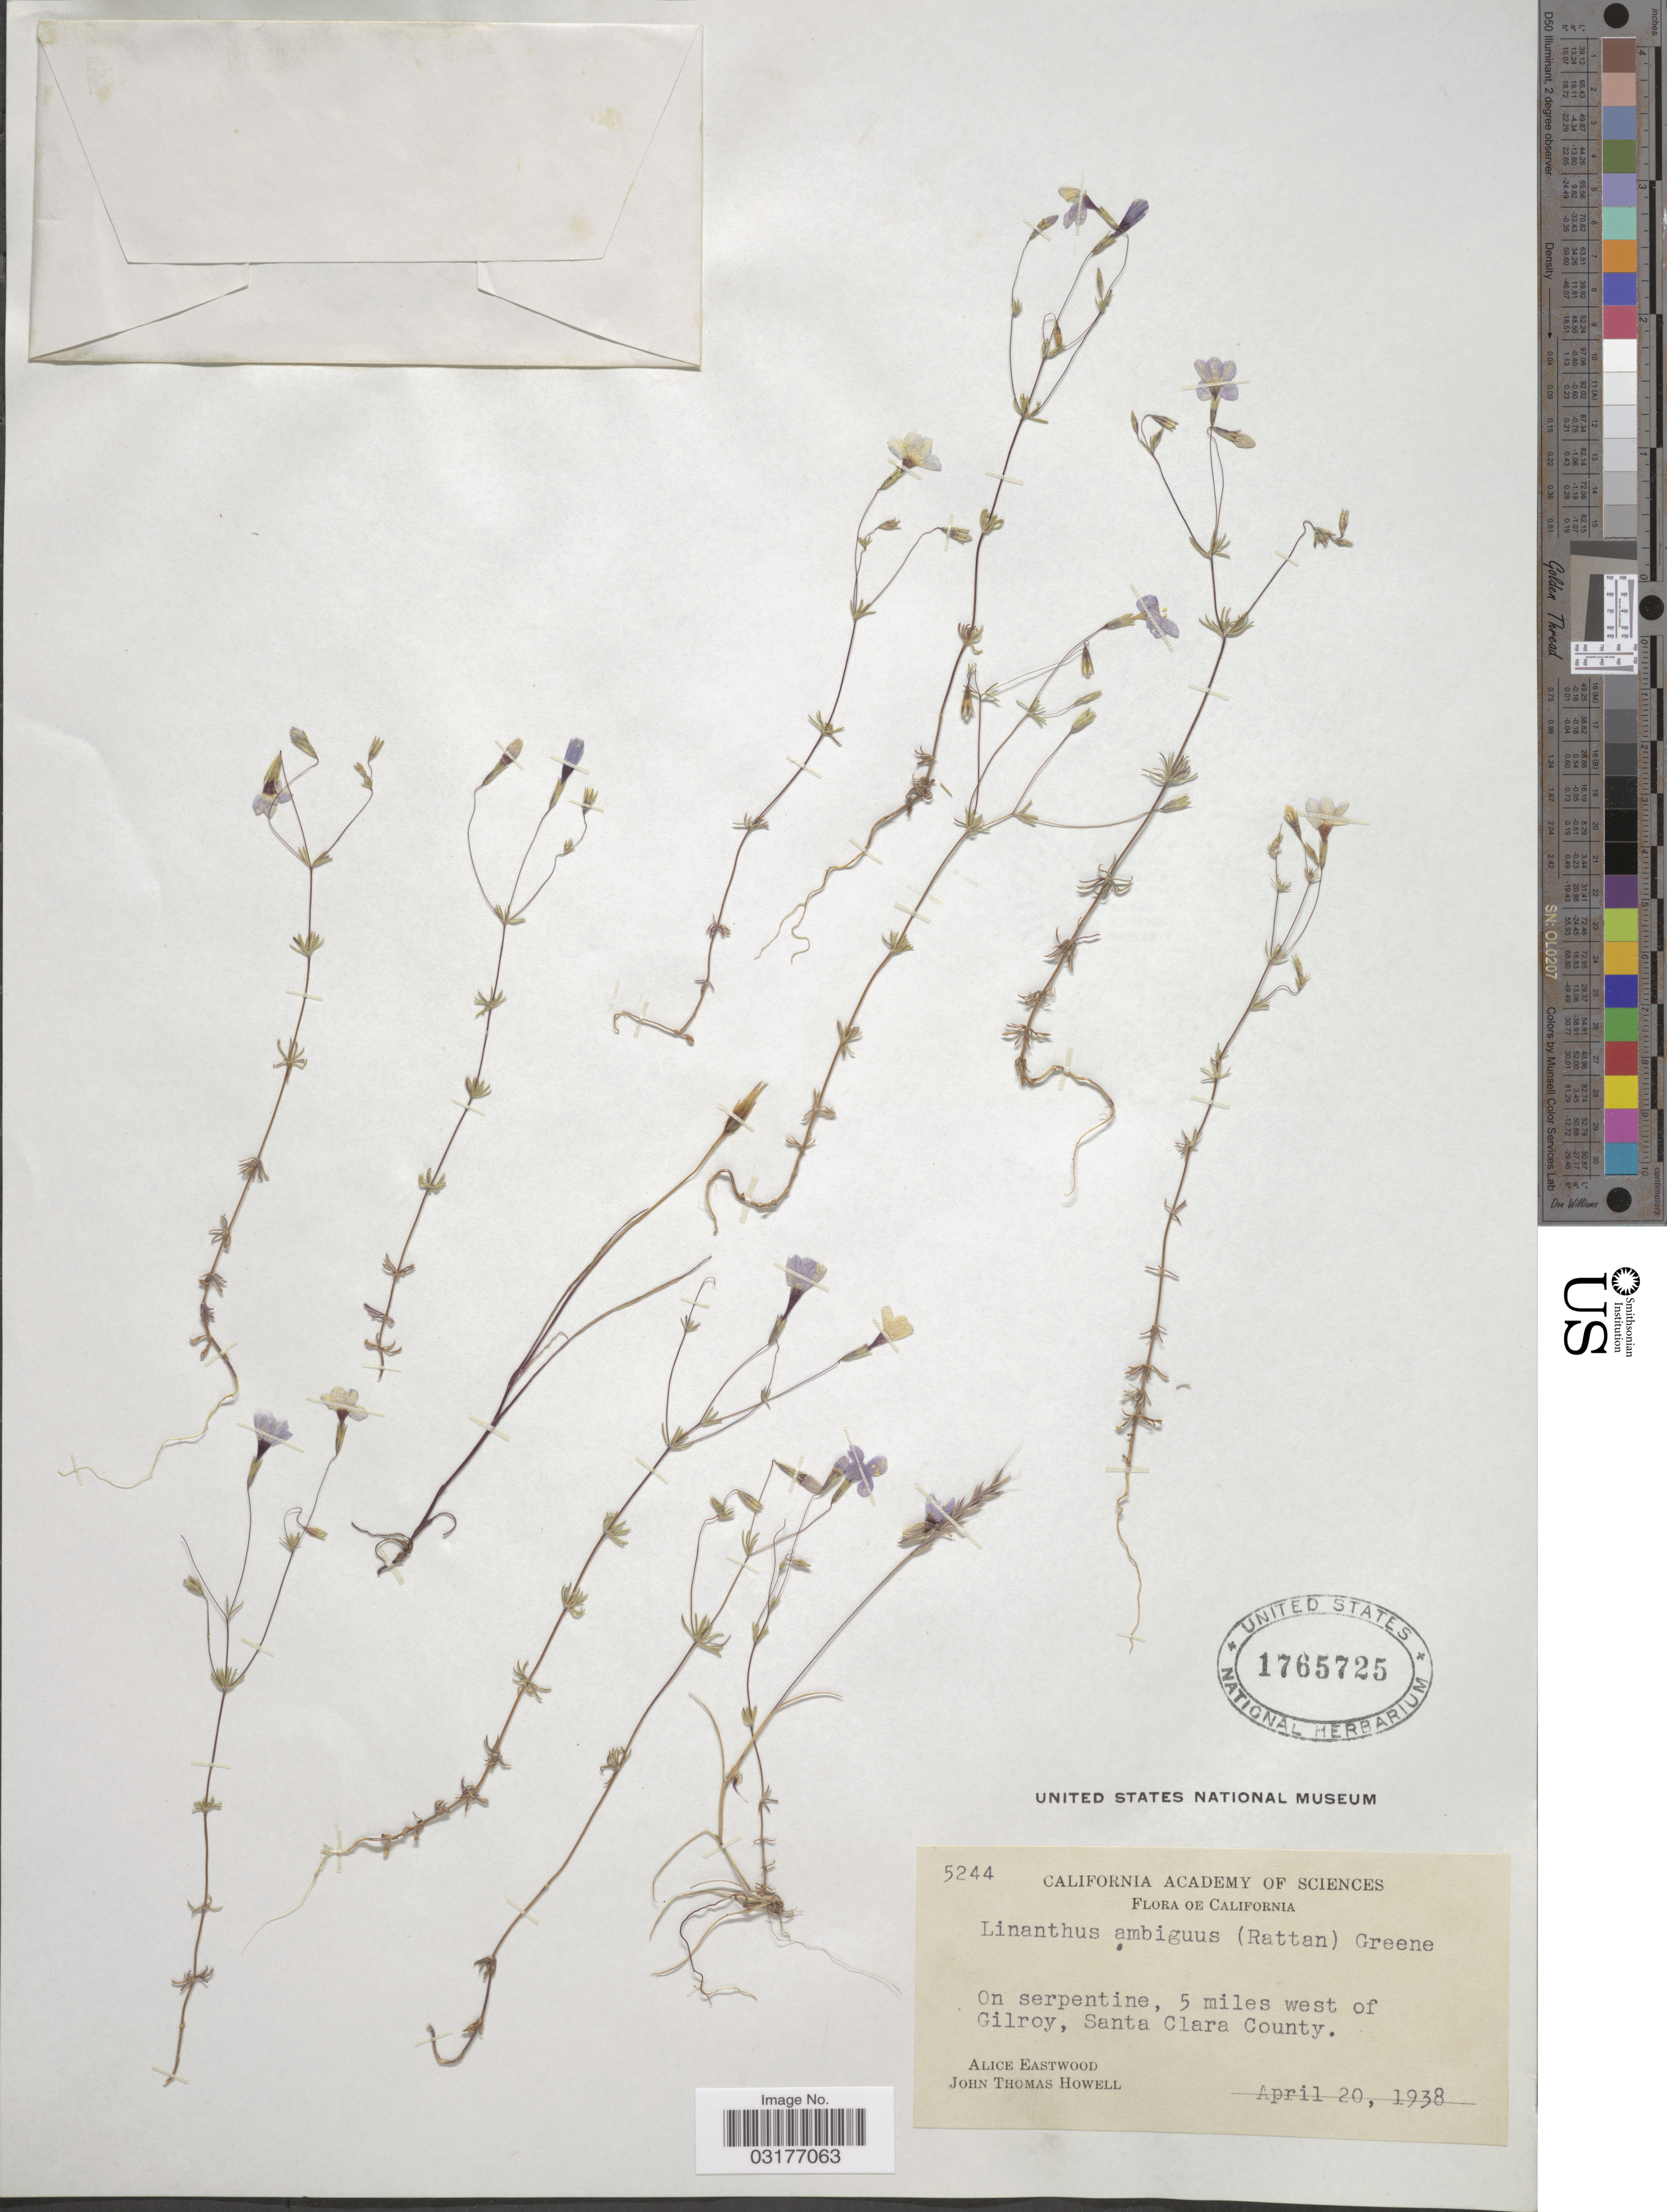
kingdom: Plantae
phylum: Tracheophyta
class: Magnoliopsida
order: Ericales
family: Polemoniaceae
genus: Leptosiphon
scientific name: Leptosiphon ambiguus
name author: (Rattan) J.M. Porter & L.A. Johnson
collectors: A. Eastwood & J. T. Howell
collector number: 5244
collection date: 1938-04-20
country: United States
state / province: California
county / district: Santa Clara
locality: On serpentine, 5 miles west of Gilroy, Santa Clara County.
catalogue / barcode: US 1765725